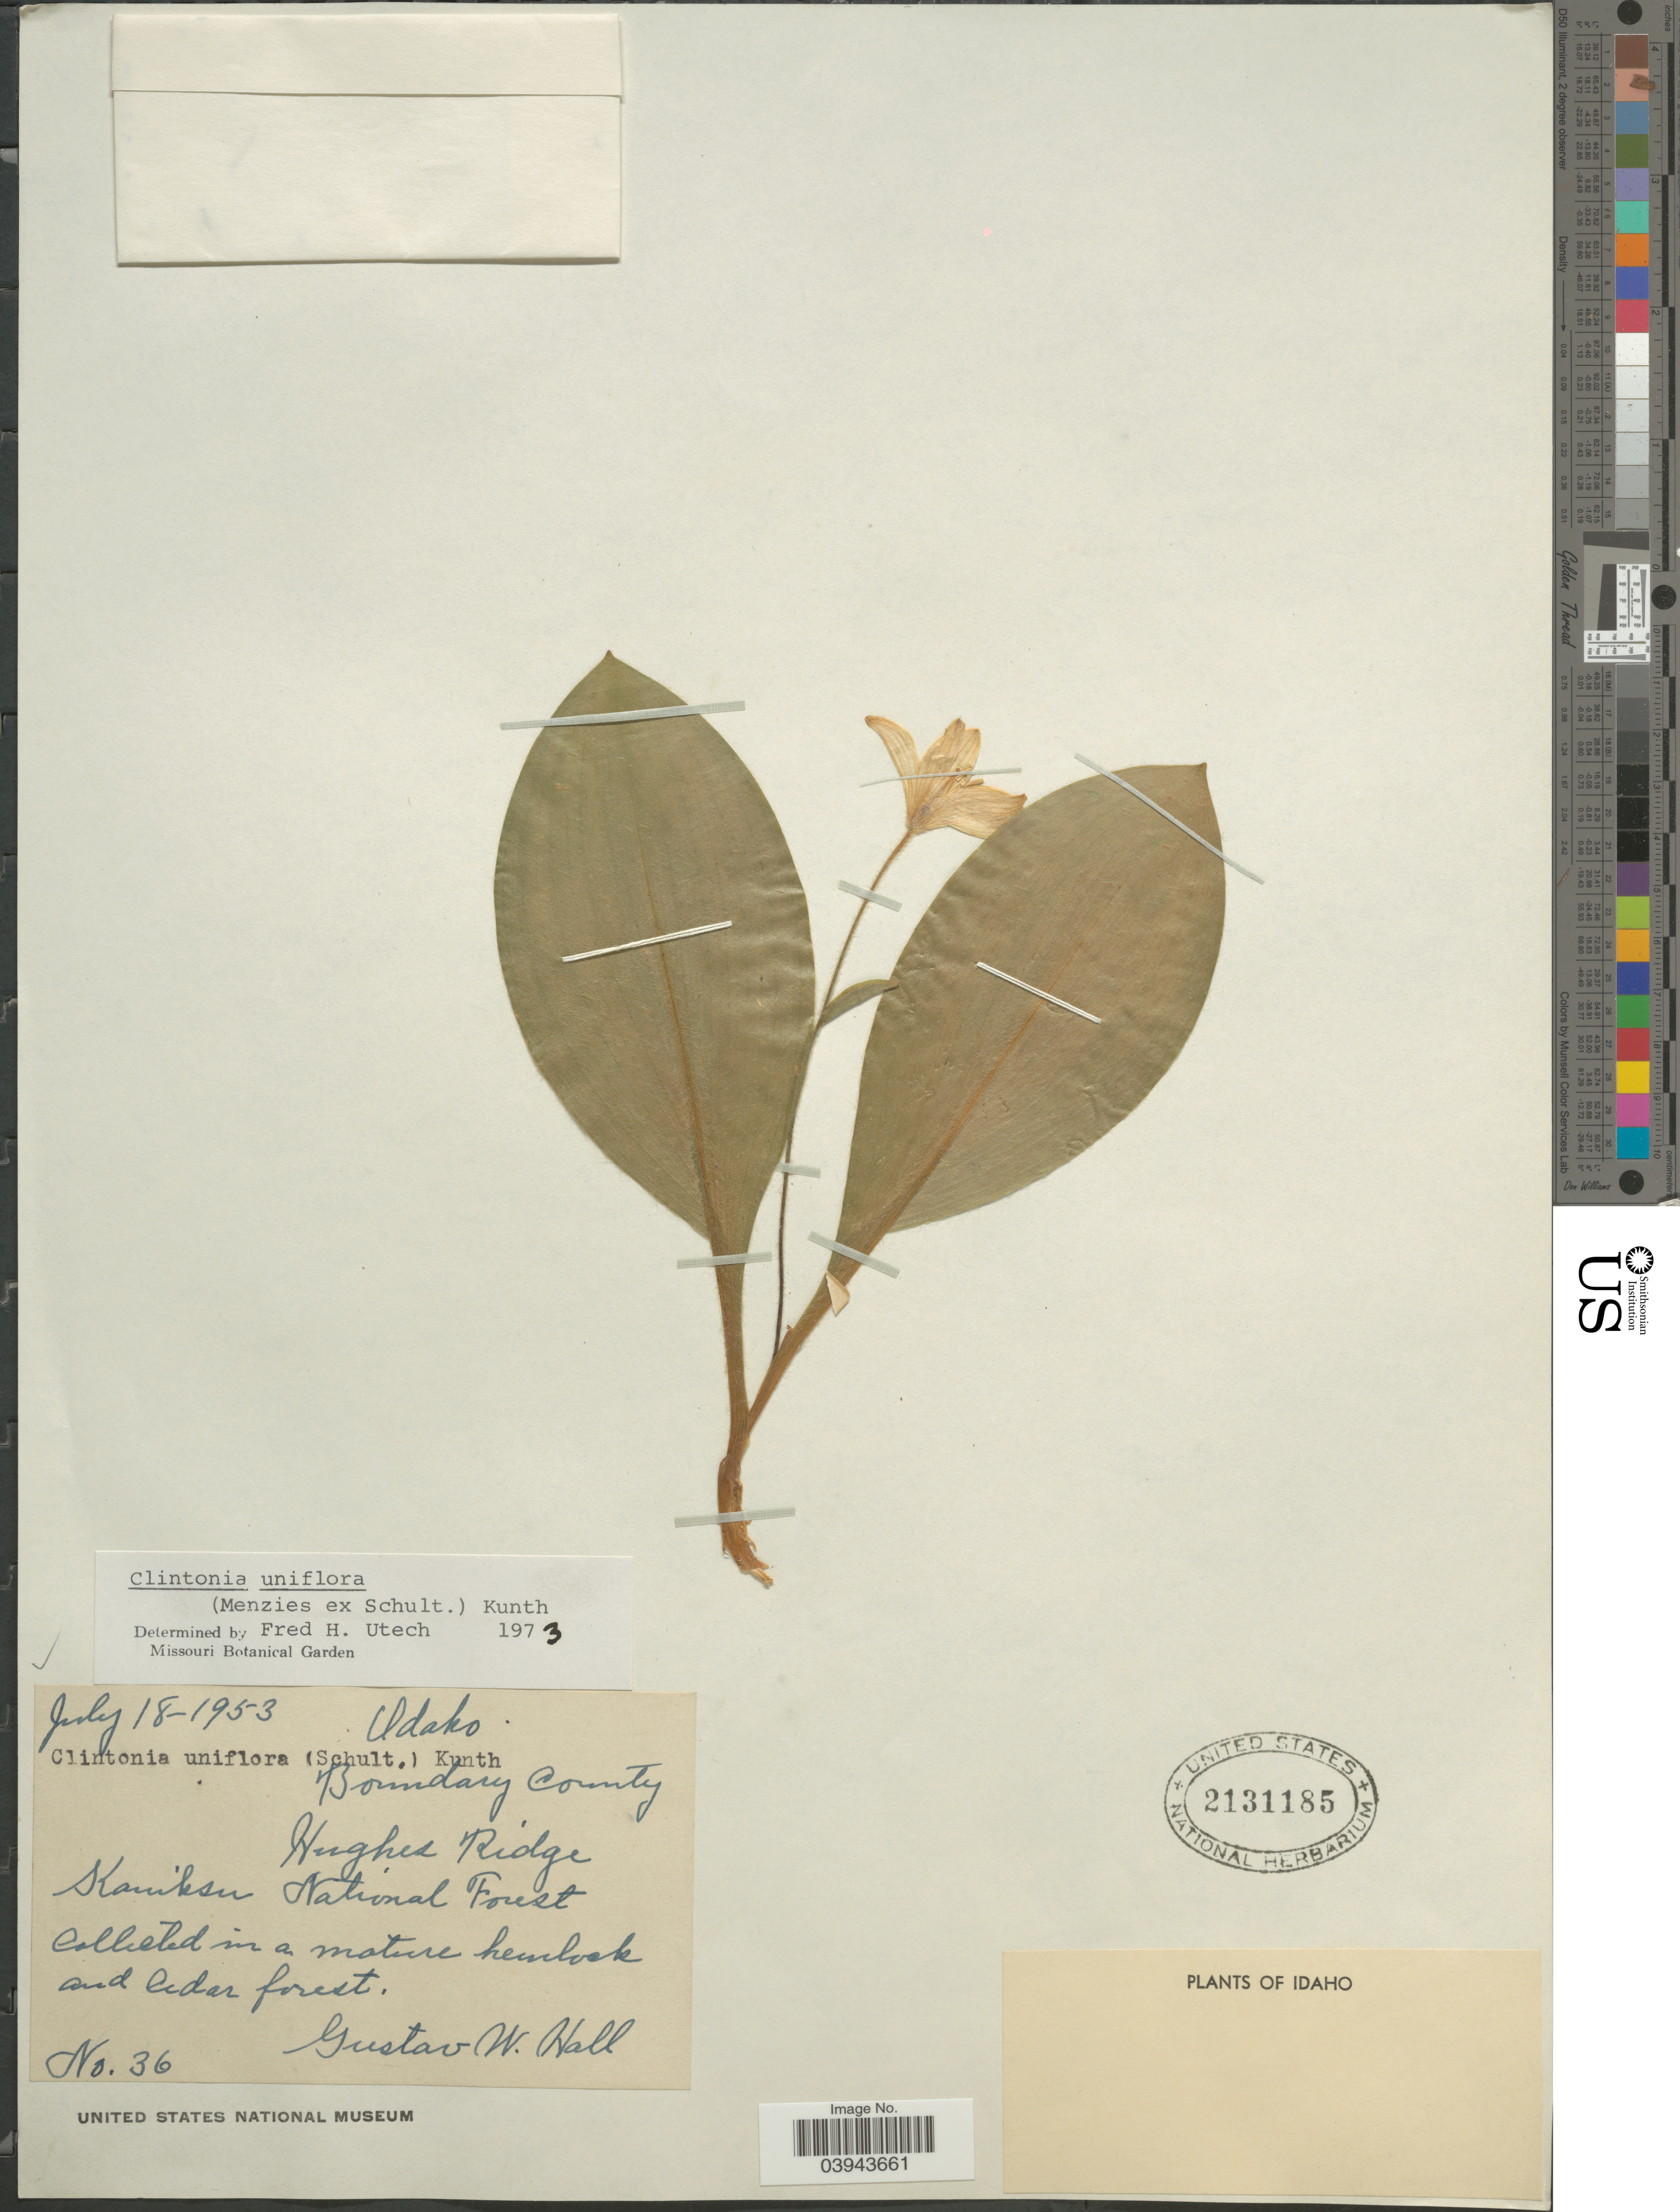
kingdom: Plantae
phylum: Tracheophyta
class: Liliopsida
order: Liliales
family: Liliaceae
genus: Clintonia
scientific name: Clintonia uniflora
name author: Kunth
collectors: G. Hall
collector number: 36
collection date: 1953-07-18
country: United States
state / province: Idaho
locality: Boundary County. Hughes Ridge. Kaniksu National Forest.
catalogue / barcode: US 2131185